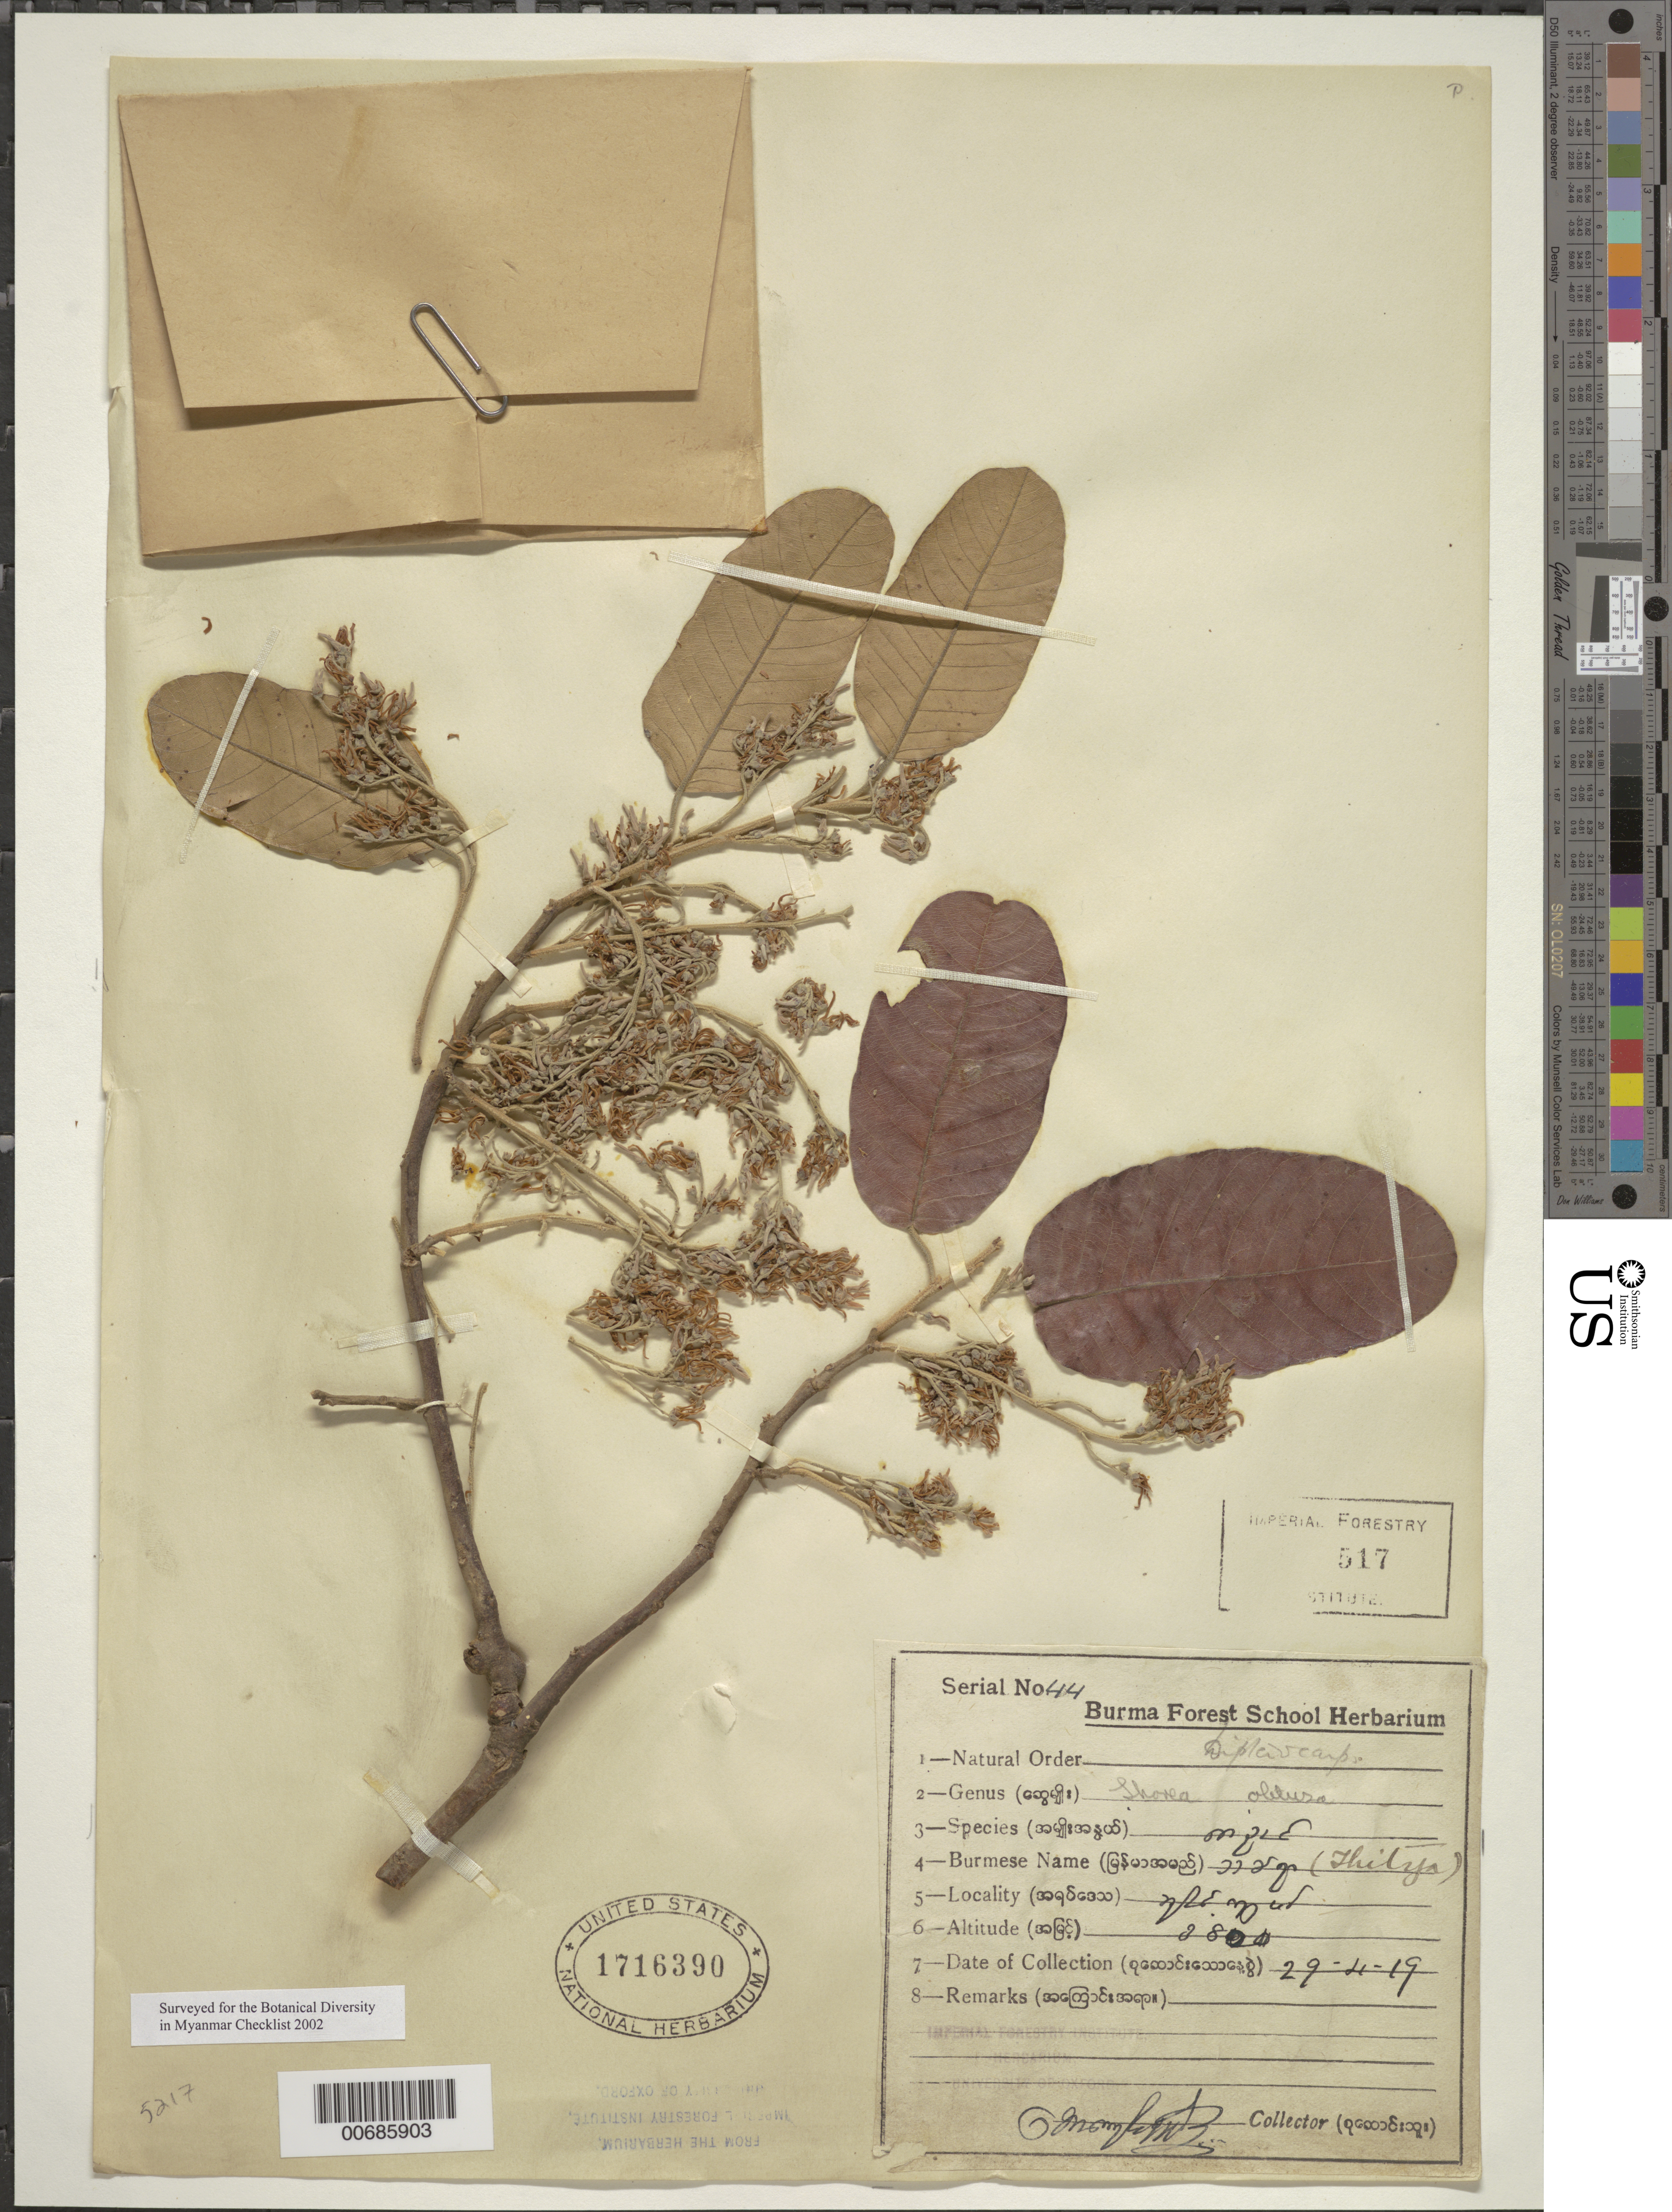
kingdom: Plantae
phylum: Tracheophyta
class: Magnoliopsida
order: Malvales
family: Dipterocarpaceae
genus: Shorea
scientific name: Shorea obtusa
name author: Wall.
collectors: Burma Forest School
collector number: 44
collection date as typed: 29 Apr 1919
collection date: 1919-04-29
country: Myanmar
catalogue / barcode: US 1716390